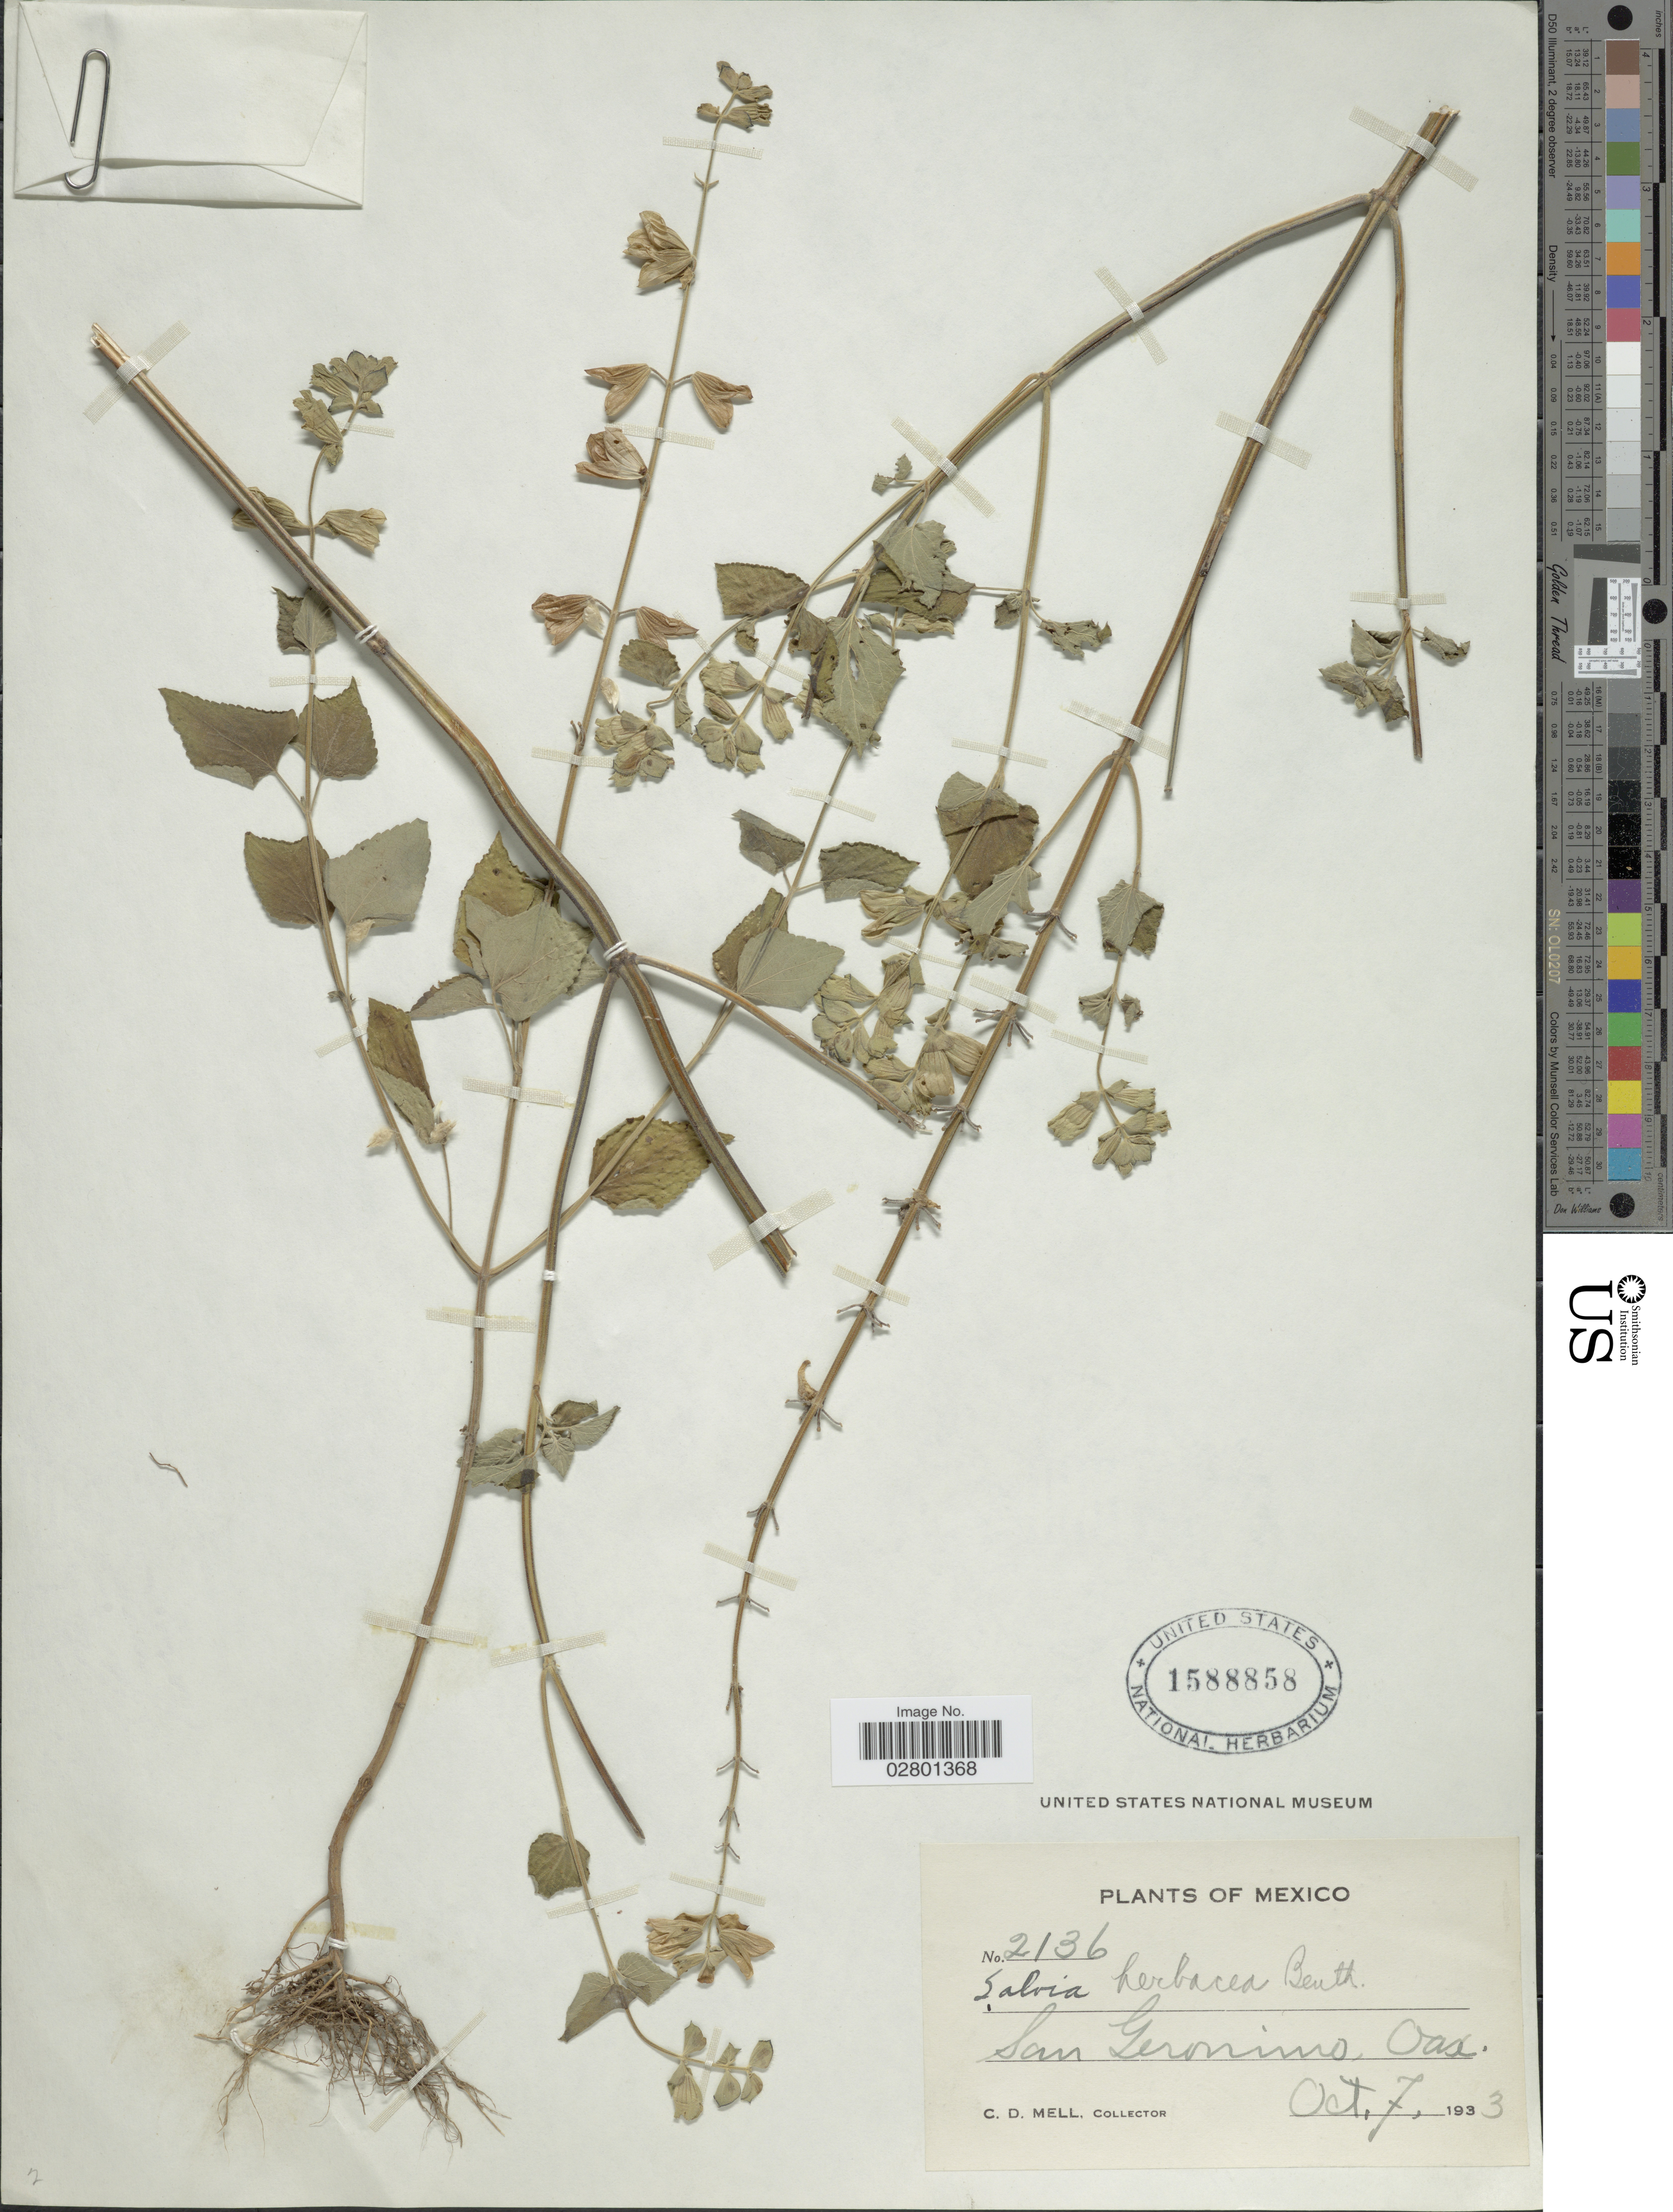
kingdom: Plantae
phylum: Tracheophyta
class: Magnoliopsida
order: Lamiales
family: Lamiaceae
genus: Salvia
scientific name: Salvia herbacea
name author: Benth.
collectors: C. D. Mell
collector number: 2136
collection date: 1933-10-07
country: Mexico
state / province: Oaxaca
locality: San Geronimo.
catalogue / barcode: US 1588858